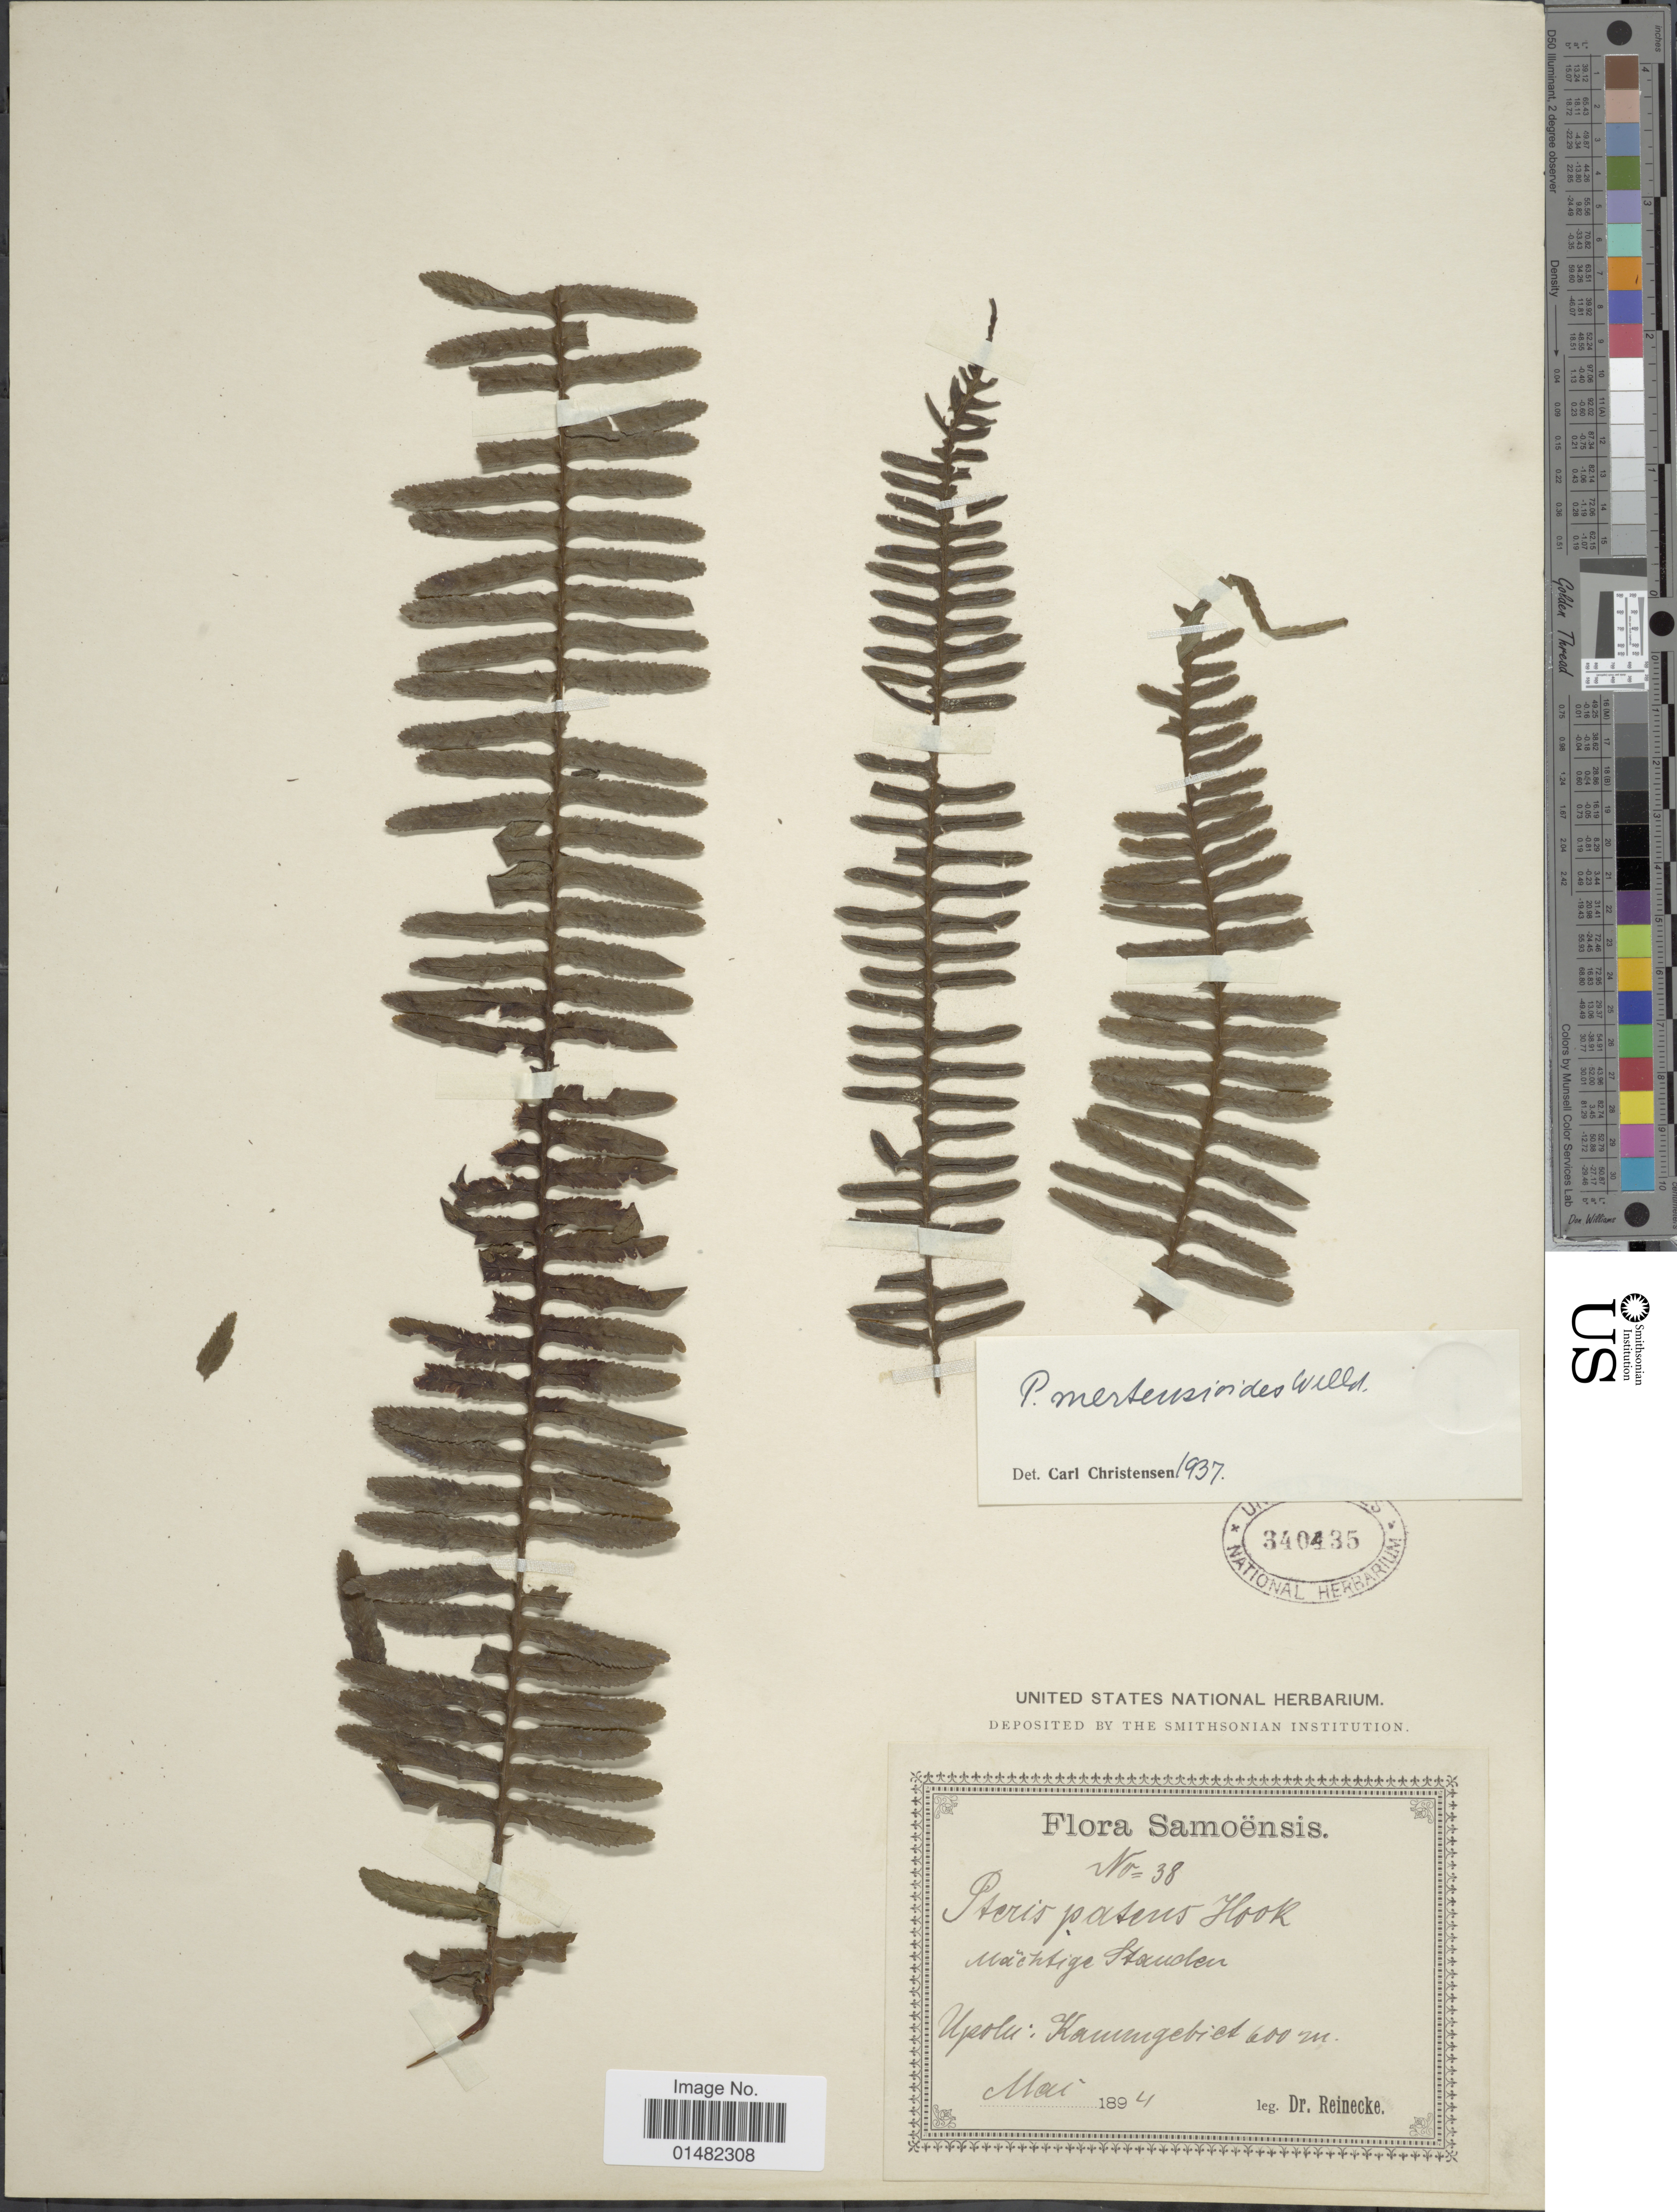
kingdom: Plantae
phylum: Tracheophyta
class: Polypodiopsida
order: Polypodiales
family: Pteridaceae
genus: Pteris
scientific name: Pteris mertensioides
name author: Willd.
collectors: -- Reinecke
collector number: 38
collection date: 1894-05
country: Samoa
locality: Upolu: Kammgebiet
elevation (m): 600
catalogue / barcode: US 340435